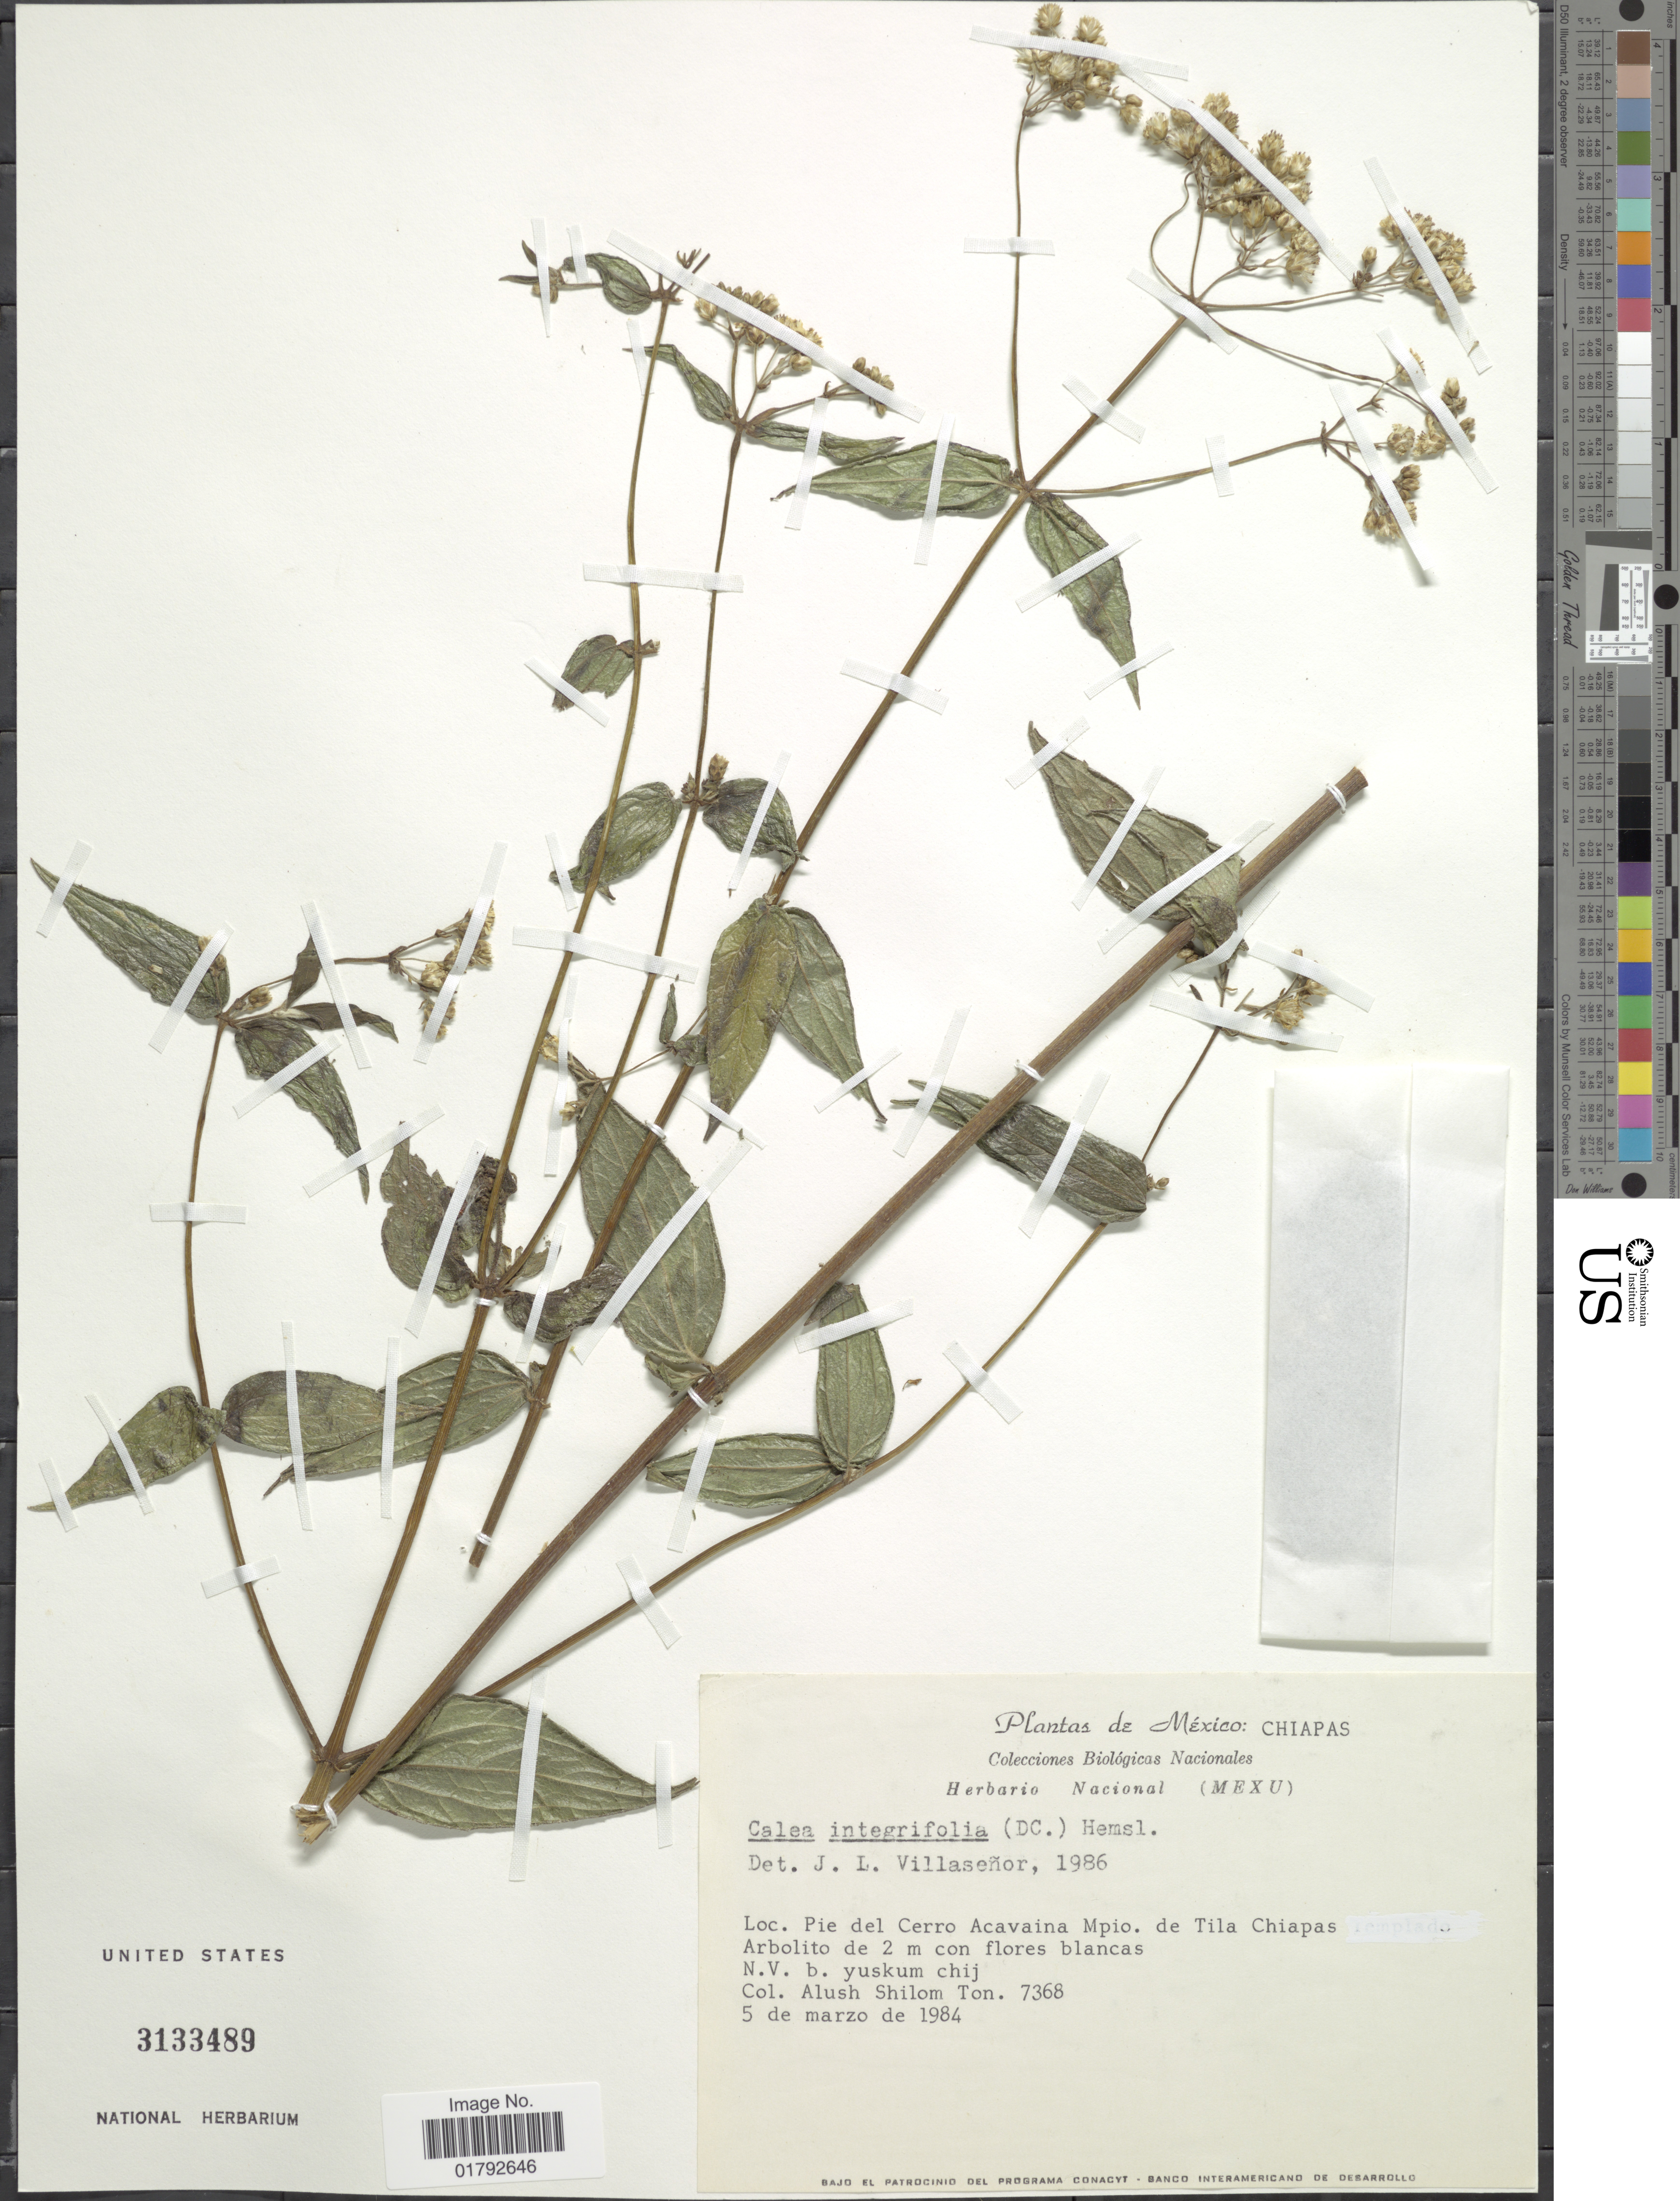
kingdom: Plantae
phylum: Tracheophyta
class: Magnoliopsida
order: Asterales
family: Asteraceae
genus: Alloispermum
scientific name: Alloispermum integrifolium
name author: (DC.) H. Rob.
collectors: A. M. Ton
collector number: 7368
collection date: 1984-03-05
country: Mexico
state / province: Chiapas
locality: Chiapas. Pie del Cerro Acavaina Mpio. de Tila Chiapas, N.V. b. yuskum chij.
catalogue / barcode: US 3133489